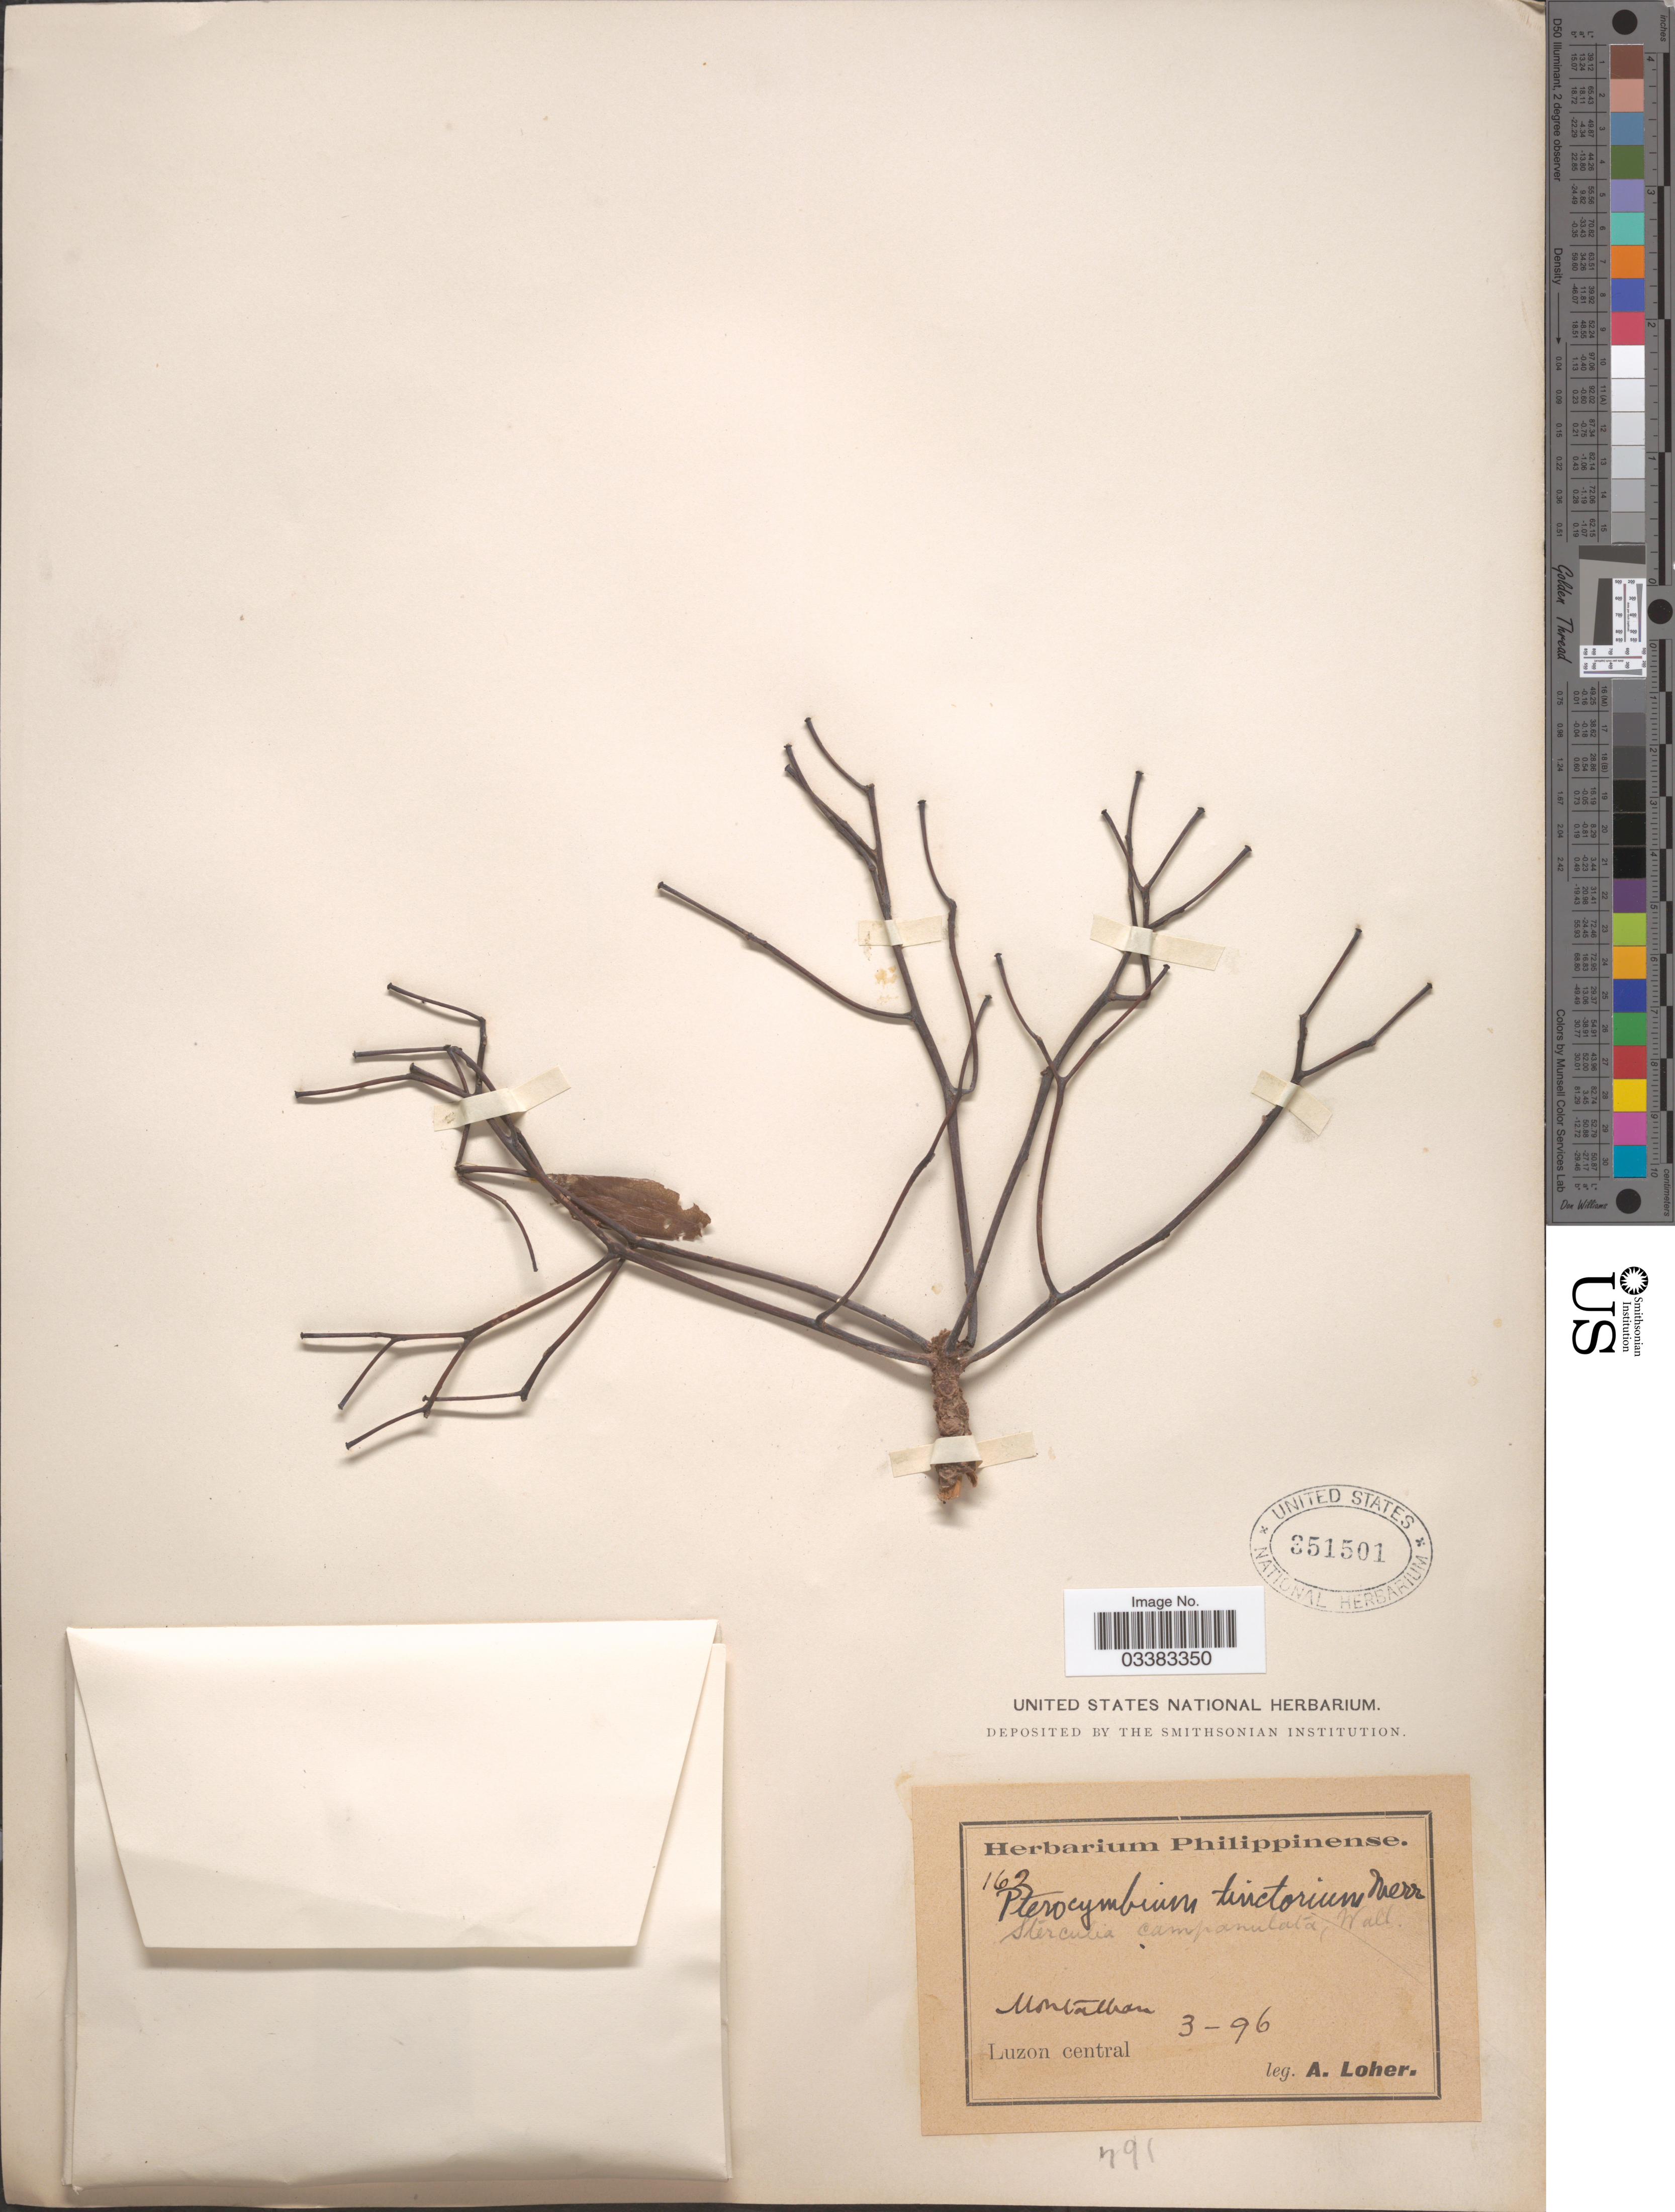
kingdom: Plantae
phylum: Tracheophyta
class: Magnoliopsida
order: Malvales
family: Malvaceae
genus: Pterocymbium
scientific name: Pterocymbium tinctorium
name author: Merr.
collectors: A. Loher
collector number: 162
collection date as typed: Transcribed d/m/y: /3/96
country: Philippines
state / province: Central Luzon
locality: Montalban. Luzon central.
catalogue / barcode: US 351501